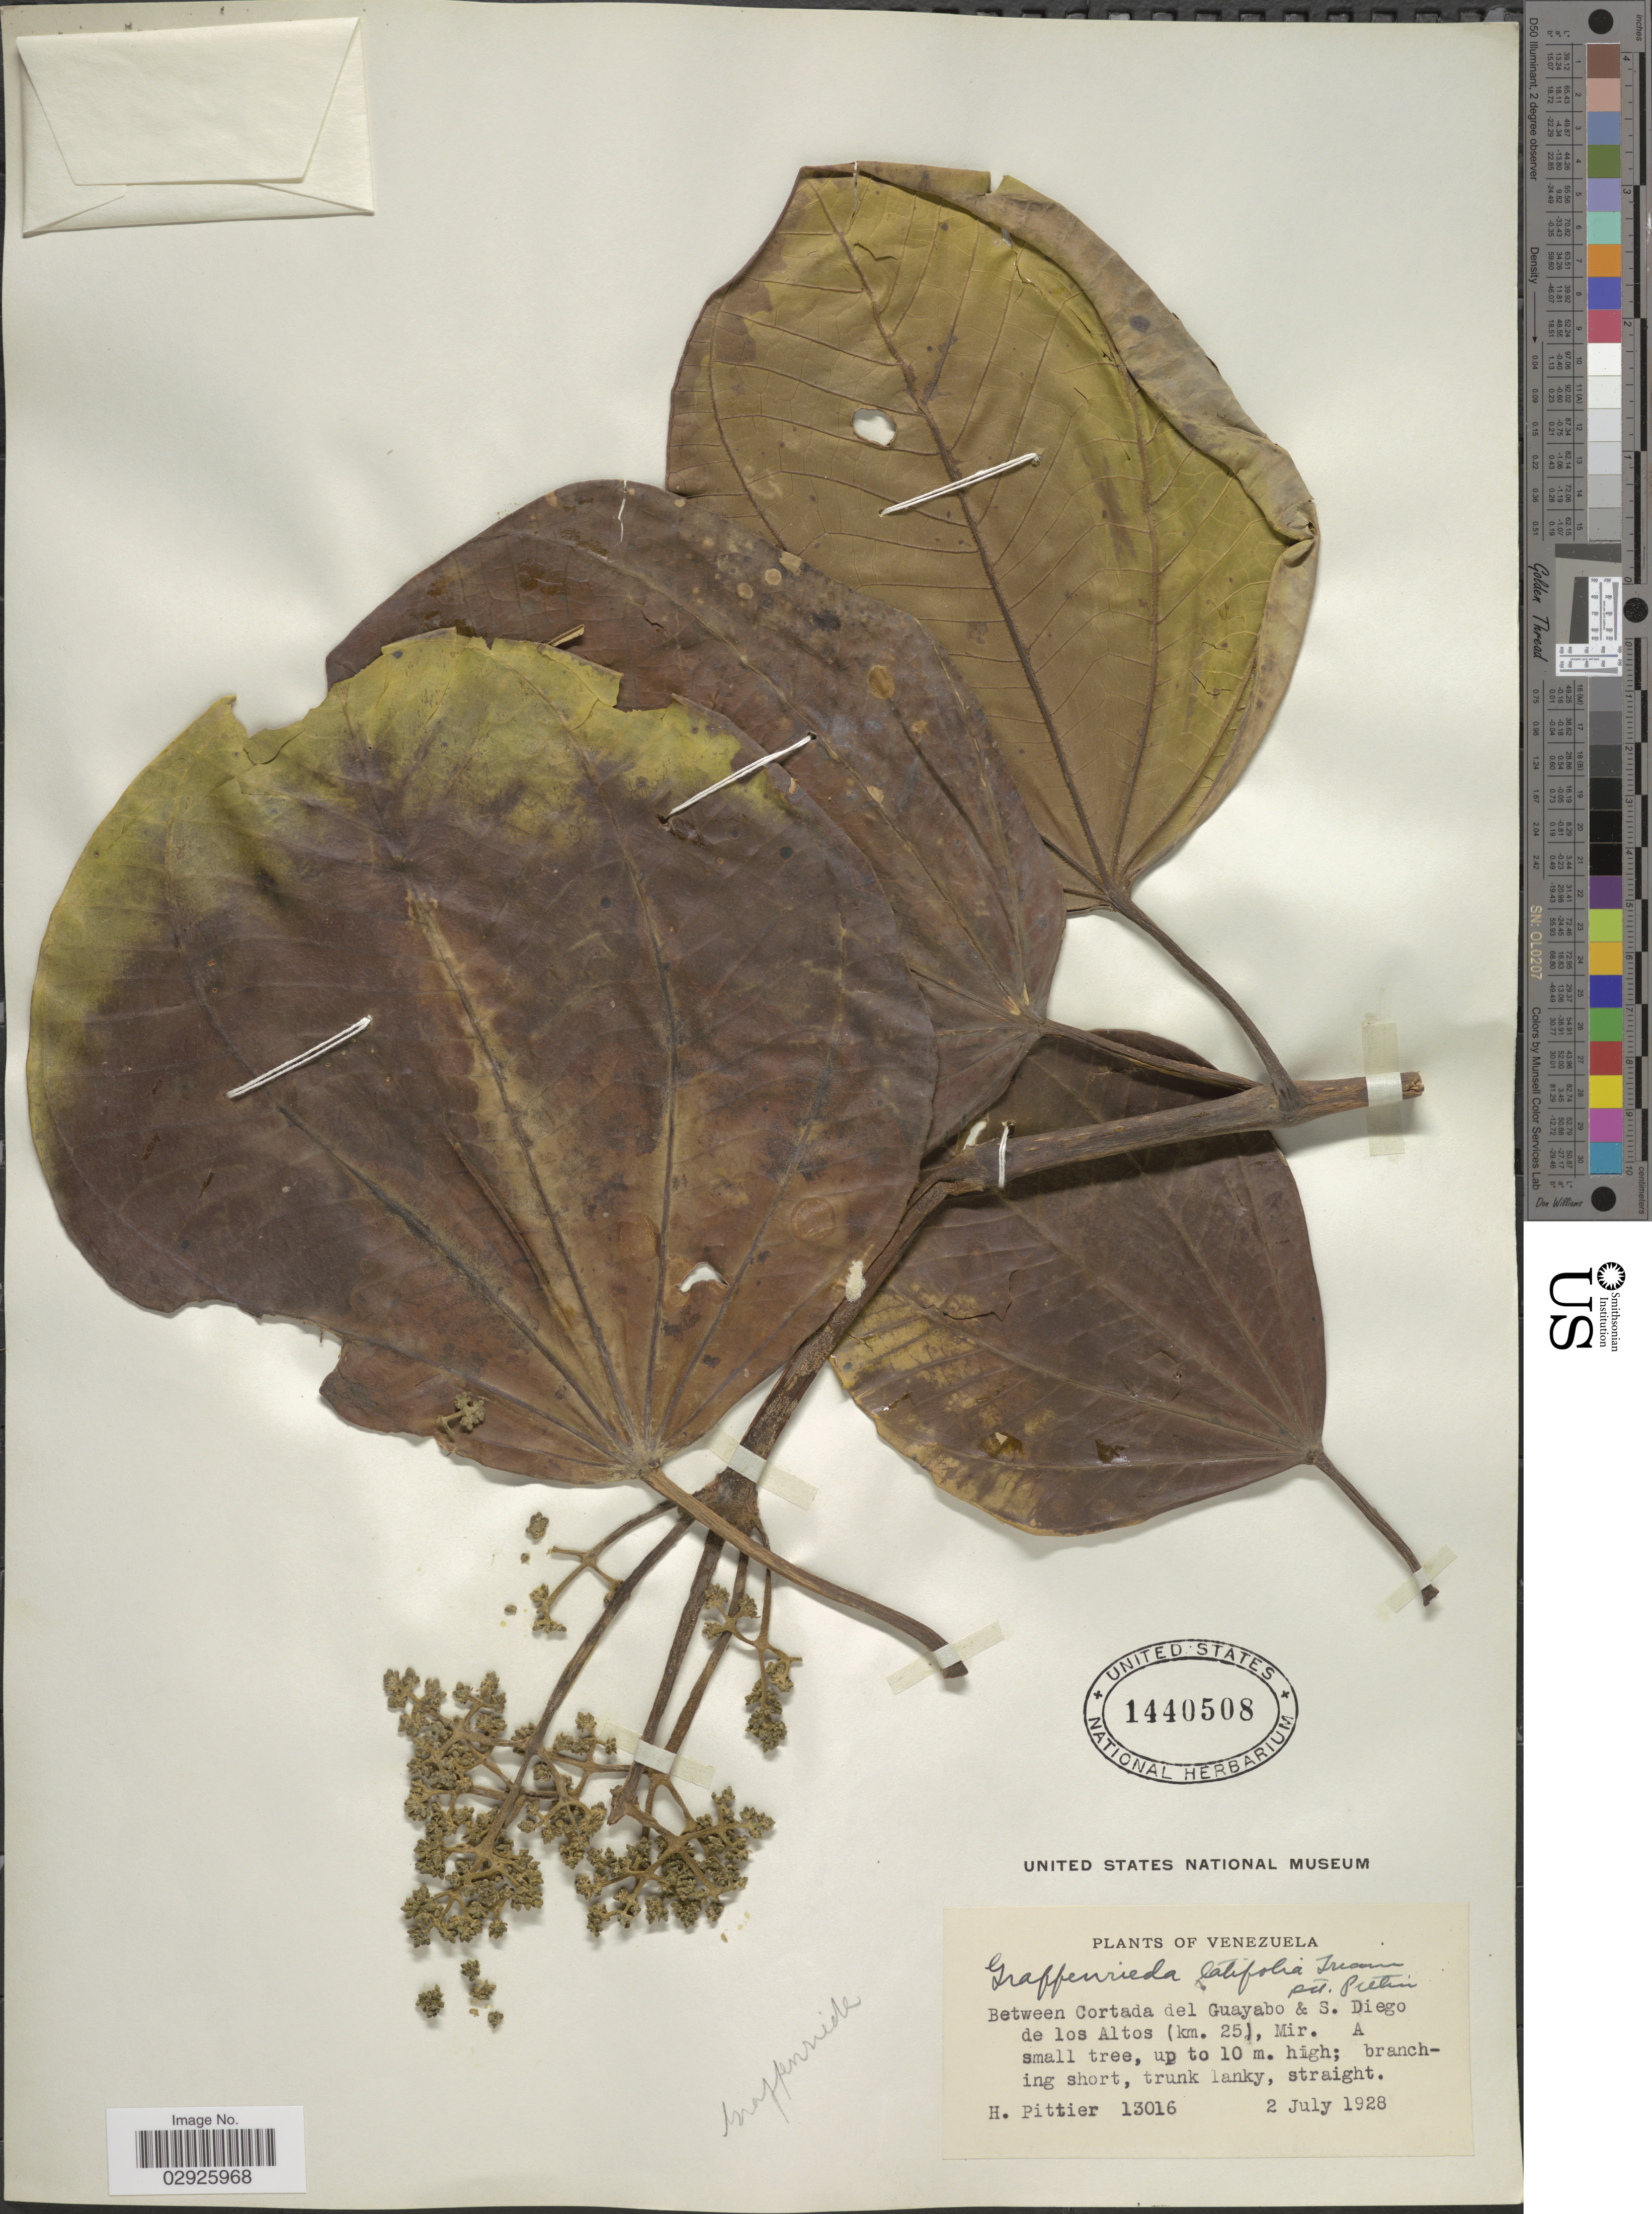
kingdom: Plantae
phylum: Tracheophyta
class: Magnoliopsida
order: Myrtales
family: Melastomataceae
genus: Graffenrieda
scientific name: Graffenrieda latifolia subsp. latifolia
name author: (Naudin) Triana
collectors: H. F. Pittier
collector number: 13016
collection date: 1928-07-02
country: Venezuela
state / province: Miranda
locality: Between Cortada del Guayabo & S. Diego de los Altos (km. 25), Mir.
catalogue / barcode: US 1440508